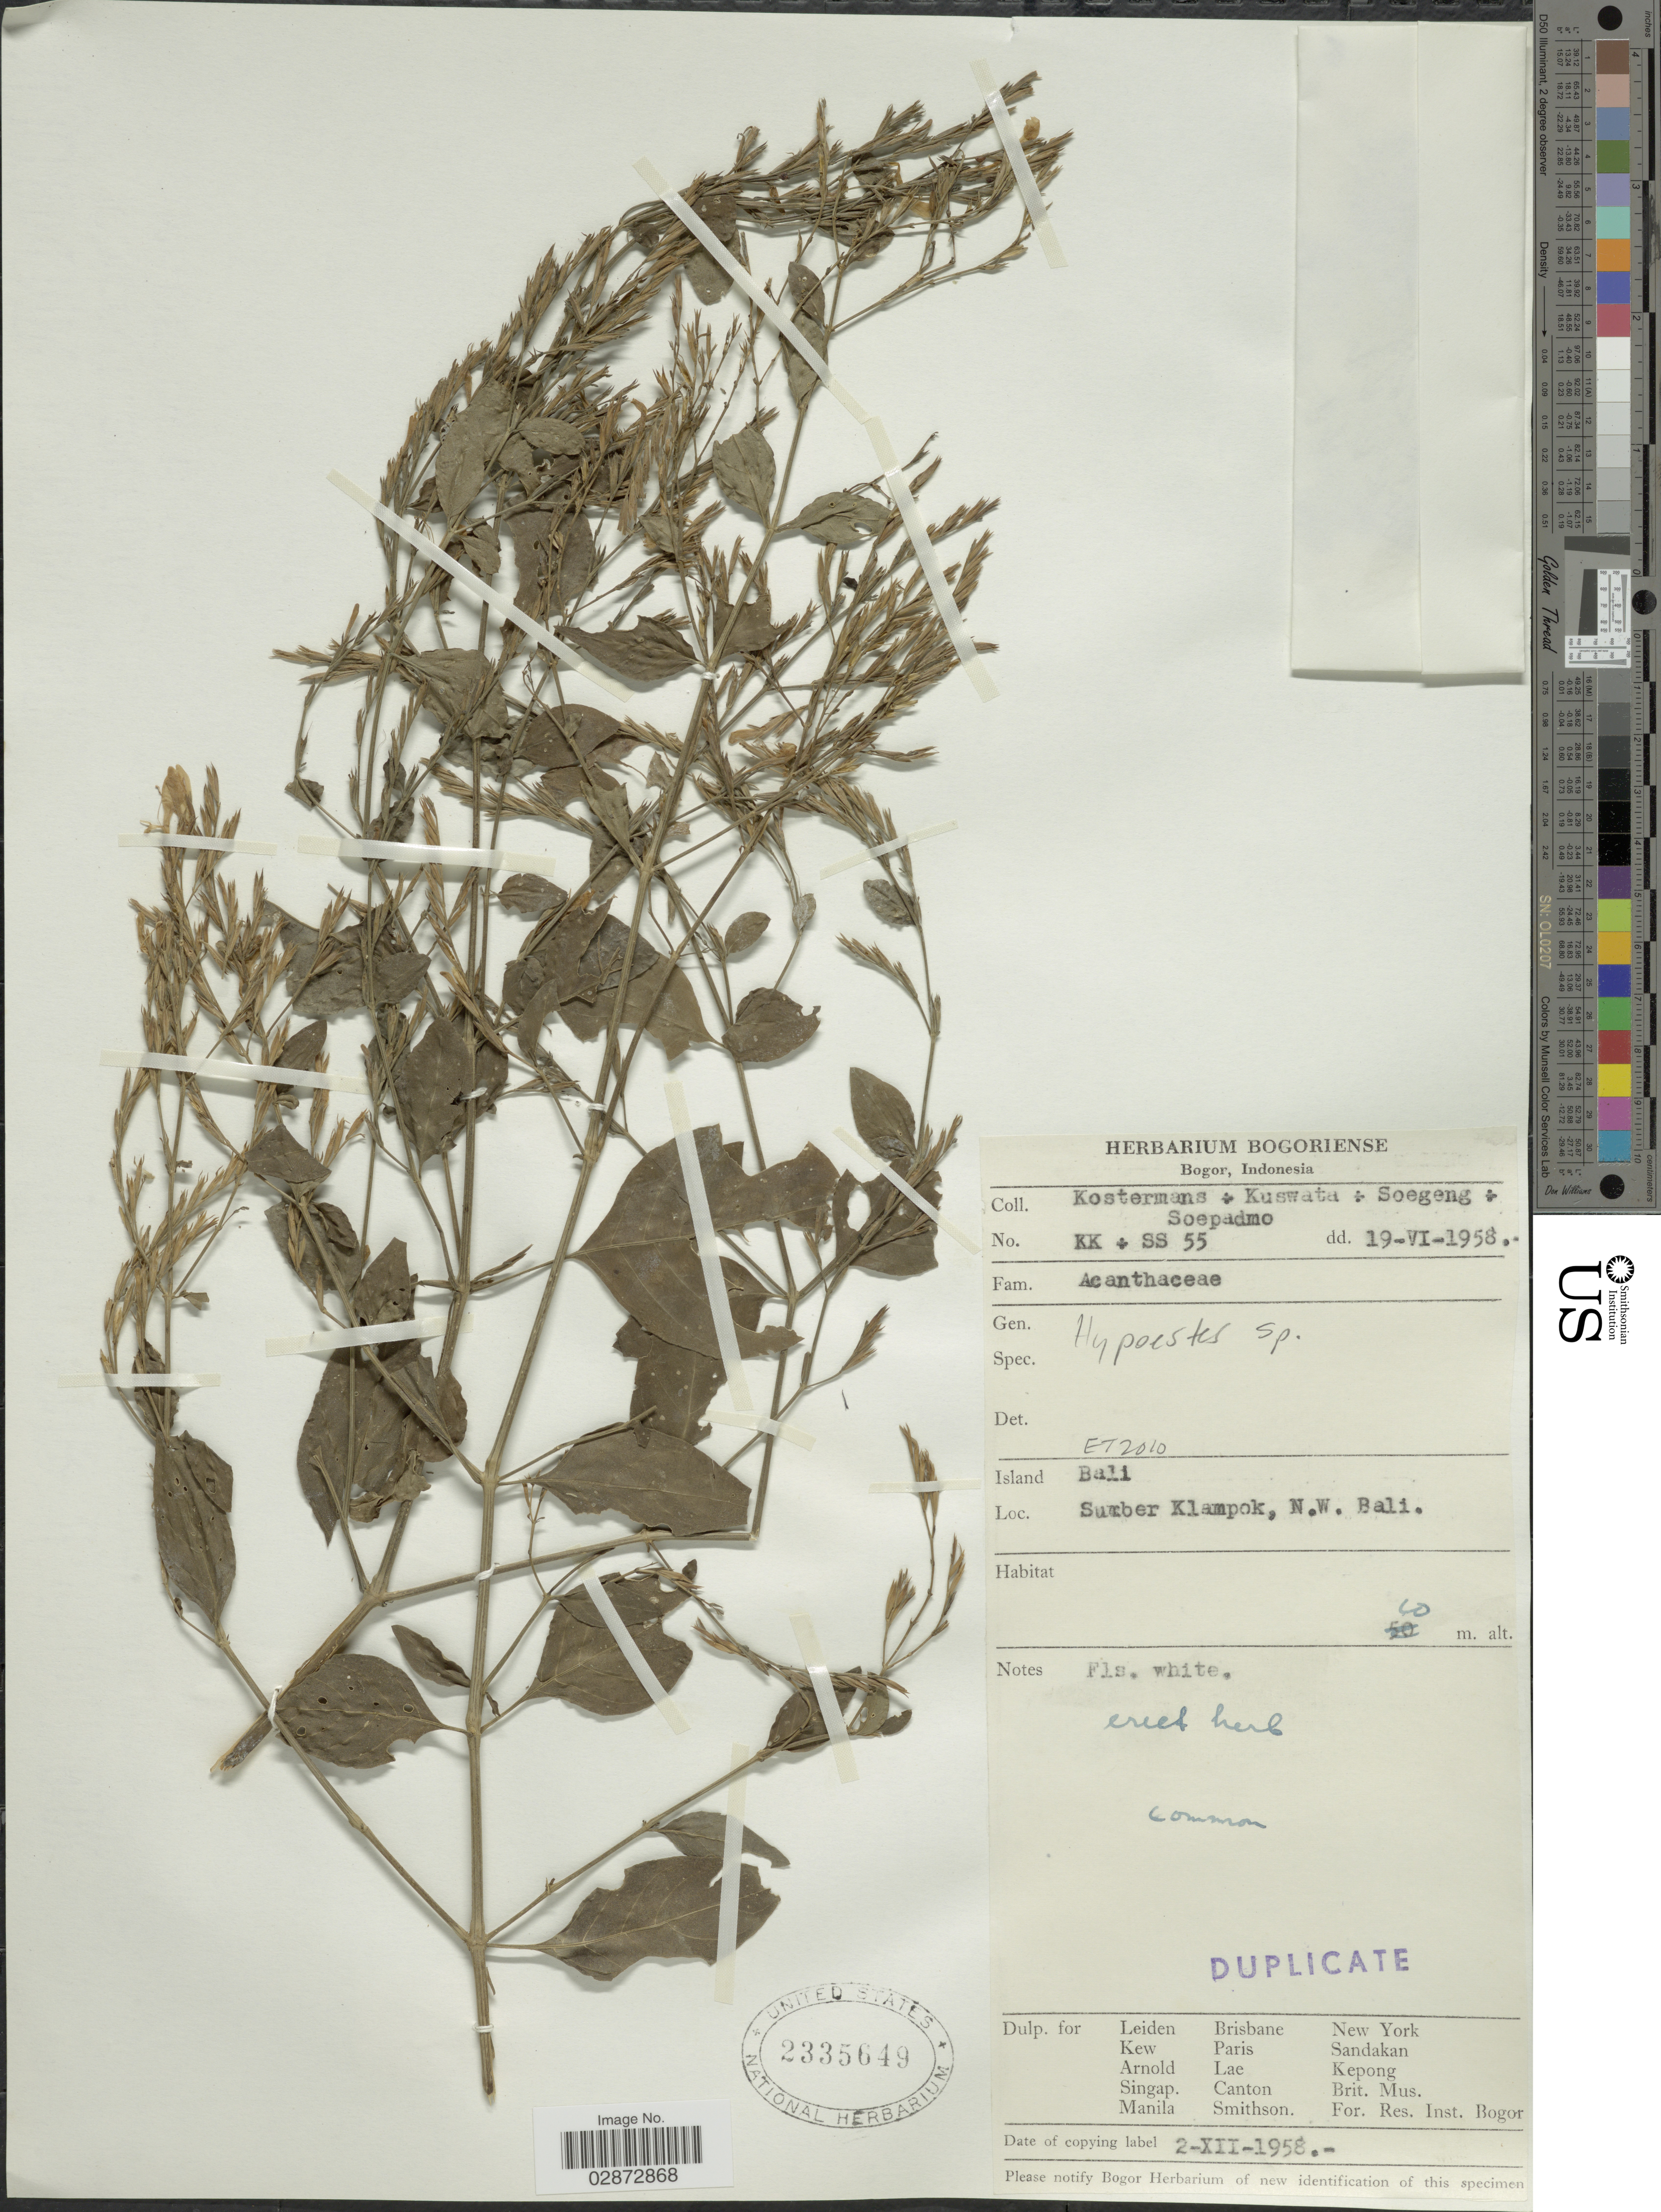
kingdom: Plantae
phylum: Tracheophyta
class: Magnoliopsida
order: Lamiales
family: Acanthaceae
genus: Hypoestes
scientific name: Hypoestes sp.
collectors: Kostermans, -. Kuswata, -. Soegeng & -. Soepadmo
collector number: KK + SS 55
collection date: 1958-06-19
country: Indonesia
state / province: Nusa Tenggara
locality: Island Bali, Surber Klampok, N.W. Bali.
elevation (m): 10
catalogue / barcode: US 2335649